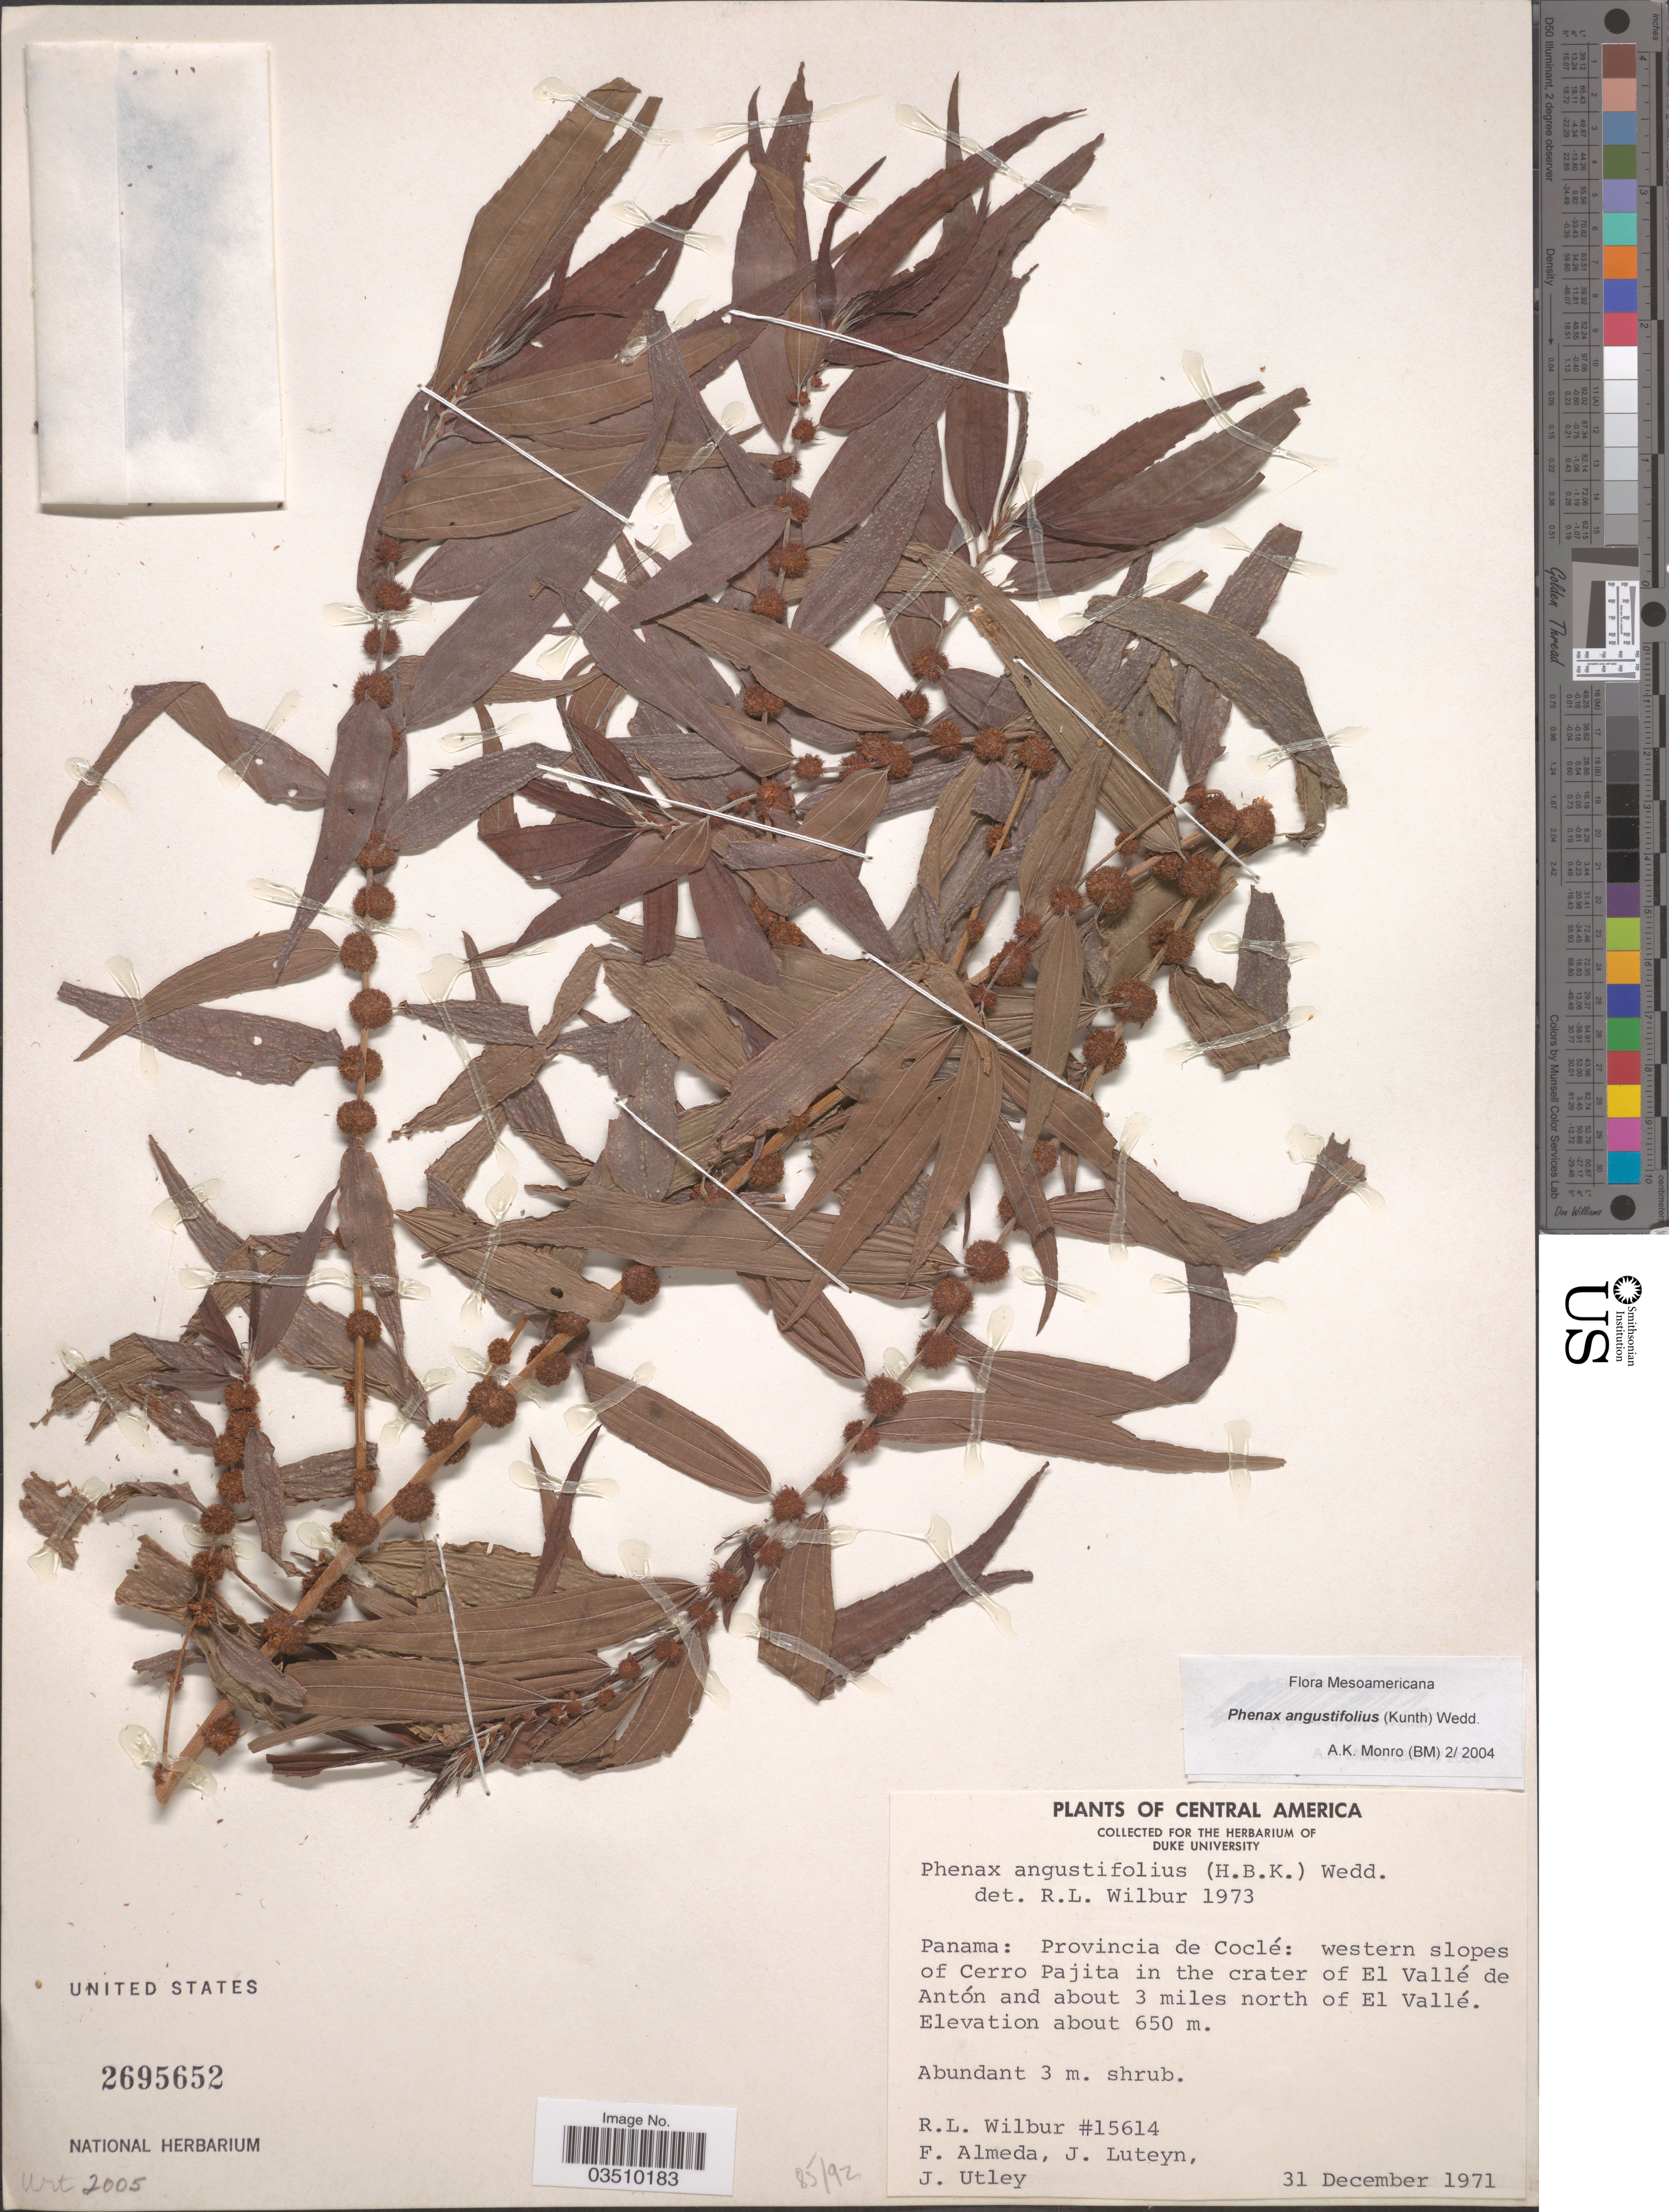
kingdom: Plantae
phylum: Tracheophyta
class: Magnoliopsida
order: Rosales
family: Urticaceae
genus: Phenax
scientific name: Phenax angustifolius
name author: (Kunth) Wedd.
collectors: R. L. Wilbur, F. Almeda, J. L. Luteyn & J. Utley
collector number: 15614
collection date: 1971-12-31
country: Panama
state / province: Cocle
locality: Western slopes of Cerro Pajita in the crater of El Vallé de Antón and about 3 miles north of El Vallé.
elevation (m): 650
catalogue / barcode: US 2695652